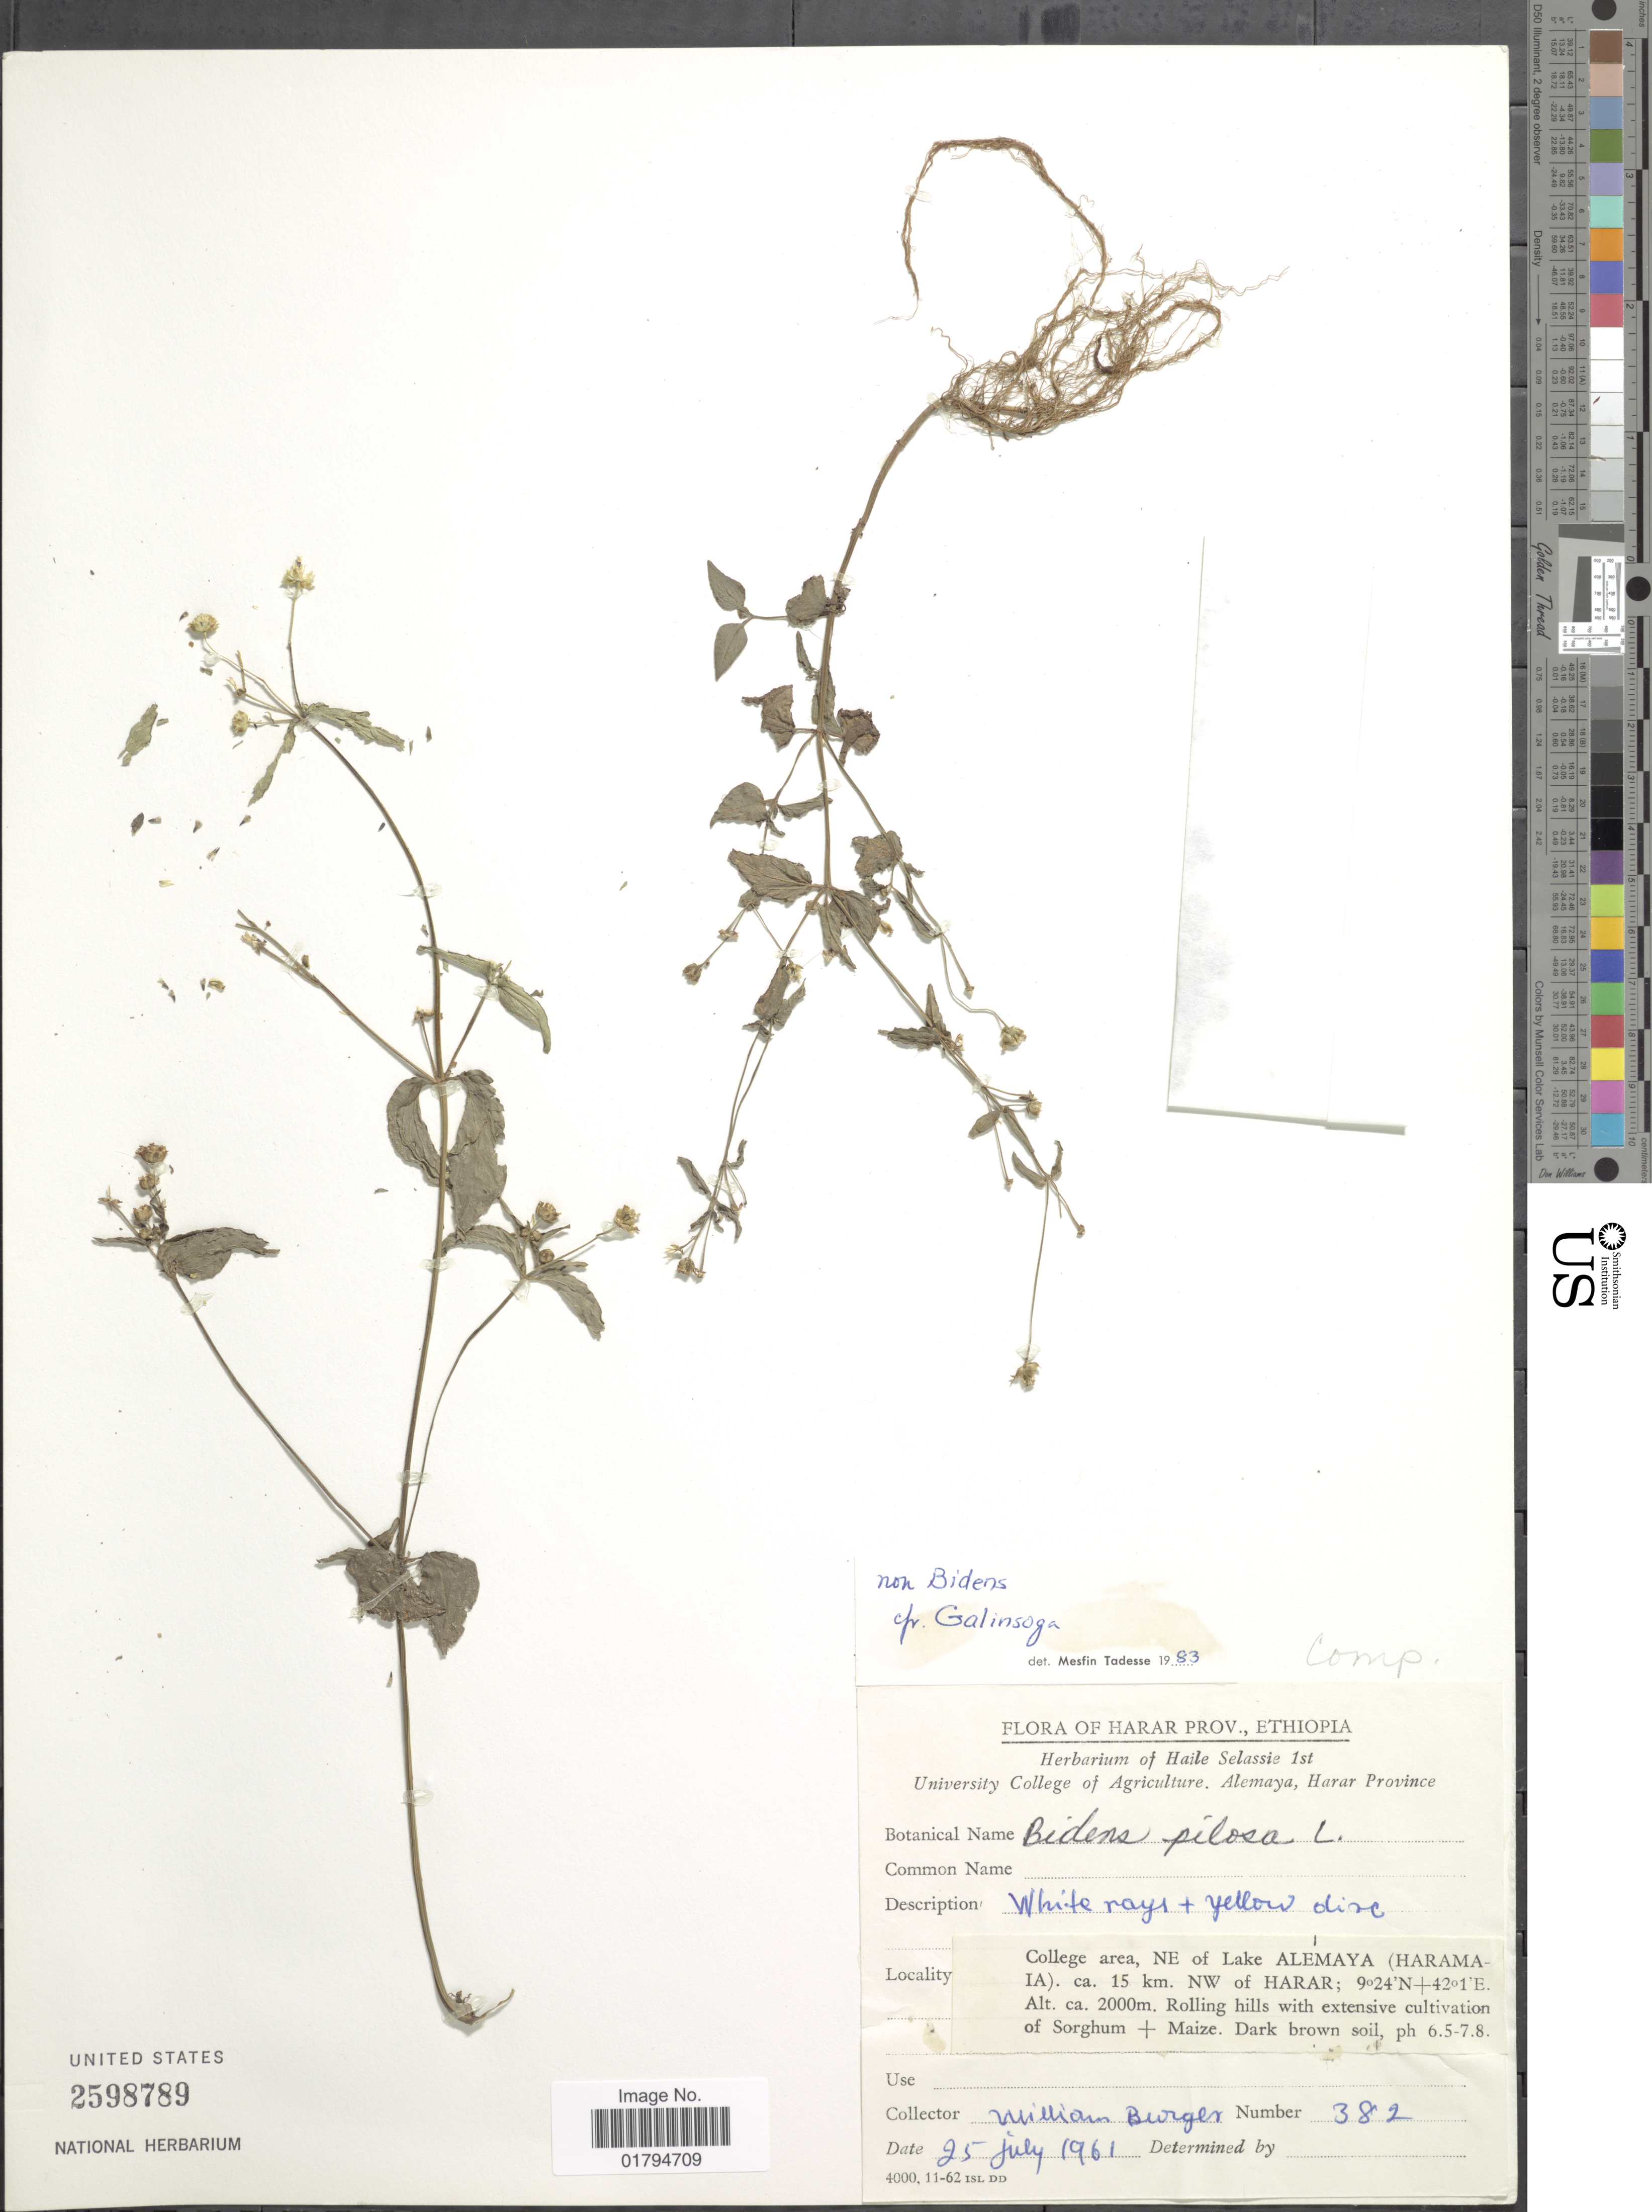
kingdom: Plantae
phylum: Tracheophyta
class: Magnoliopsida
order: Asterales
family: Asteraceae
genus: Galinsoga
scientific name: Galinsoga sp.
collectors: W. Burger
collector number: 382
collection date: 1961-07-25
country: Ethiopia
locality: College area, NE of Lake Alemaya (Haramaia). ca. 15 km. NW of Harar. Harar Prov.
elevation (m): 2000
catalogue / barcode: US 2598789